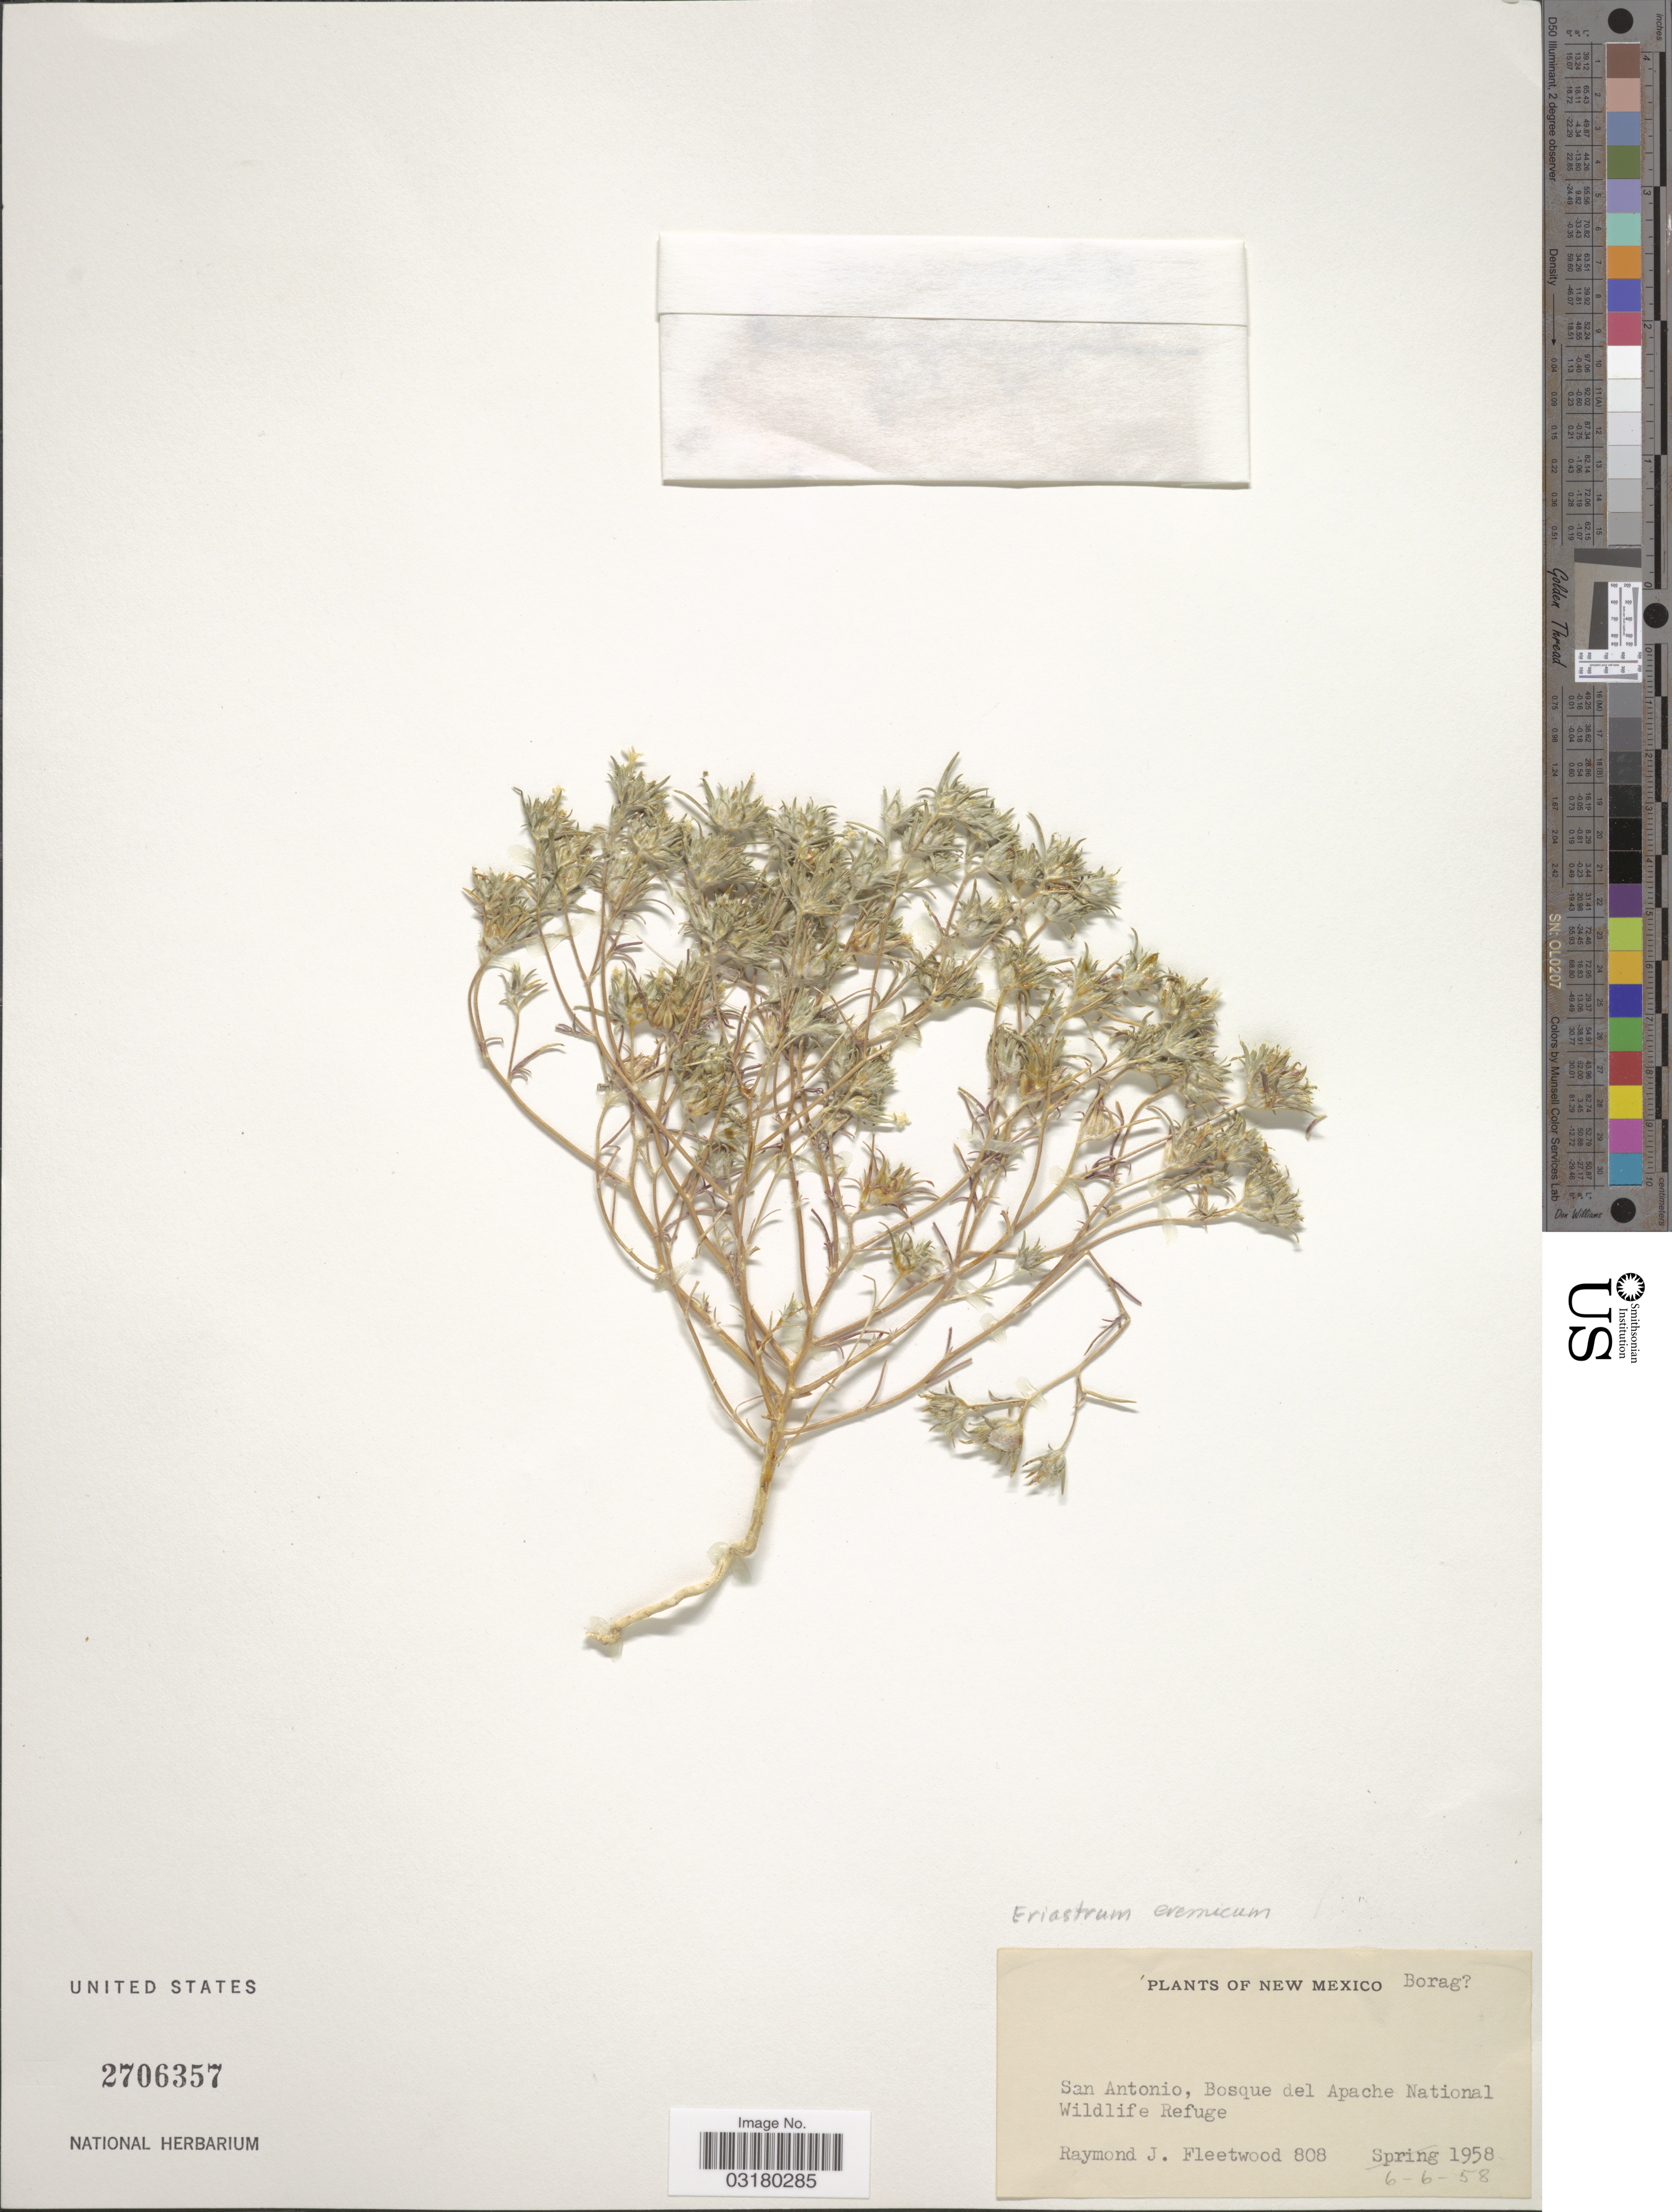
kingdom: Plantae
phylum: Tracheophyta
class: Magnoliopsida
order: Ericales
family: Polemoniaceae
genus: Eriastrum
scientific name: Eriastrum eremicum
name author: (Jeps.) H. Mason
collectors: R. J. Fleetwood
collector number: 808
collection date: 1958-06-06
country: United States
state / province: New Mexico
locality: San Antonio, Bosque del Apache National Wildlife Refuge.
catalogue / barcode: US 2706357